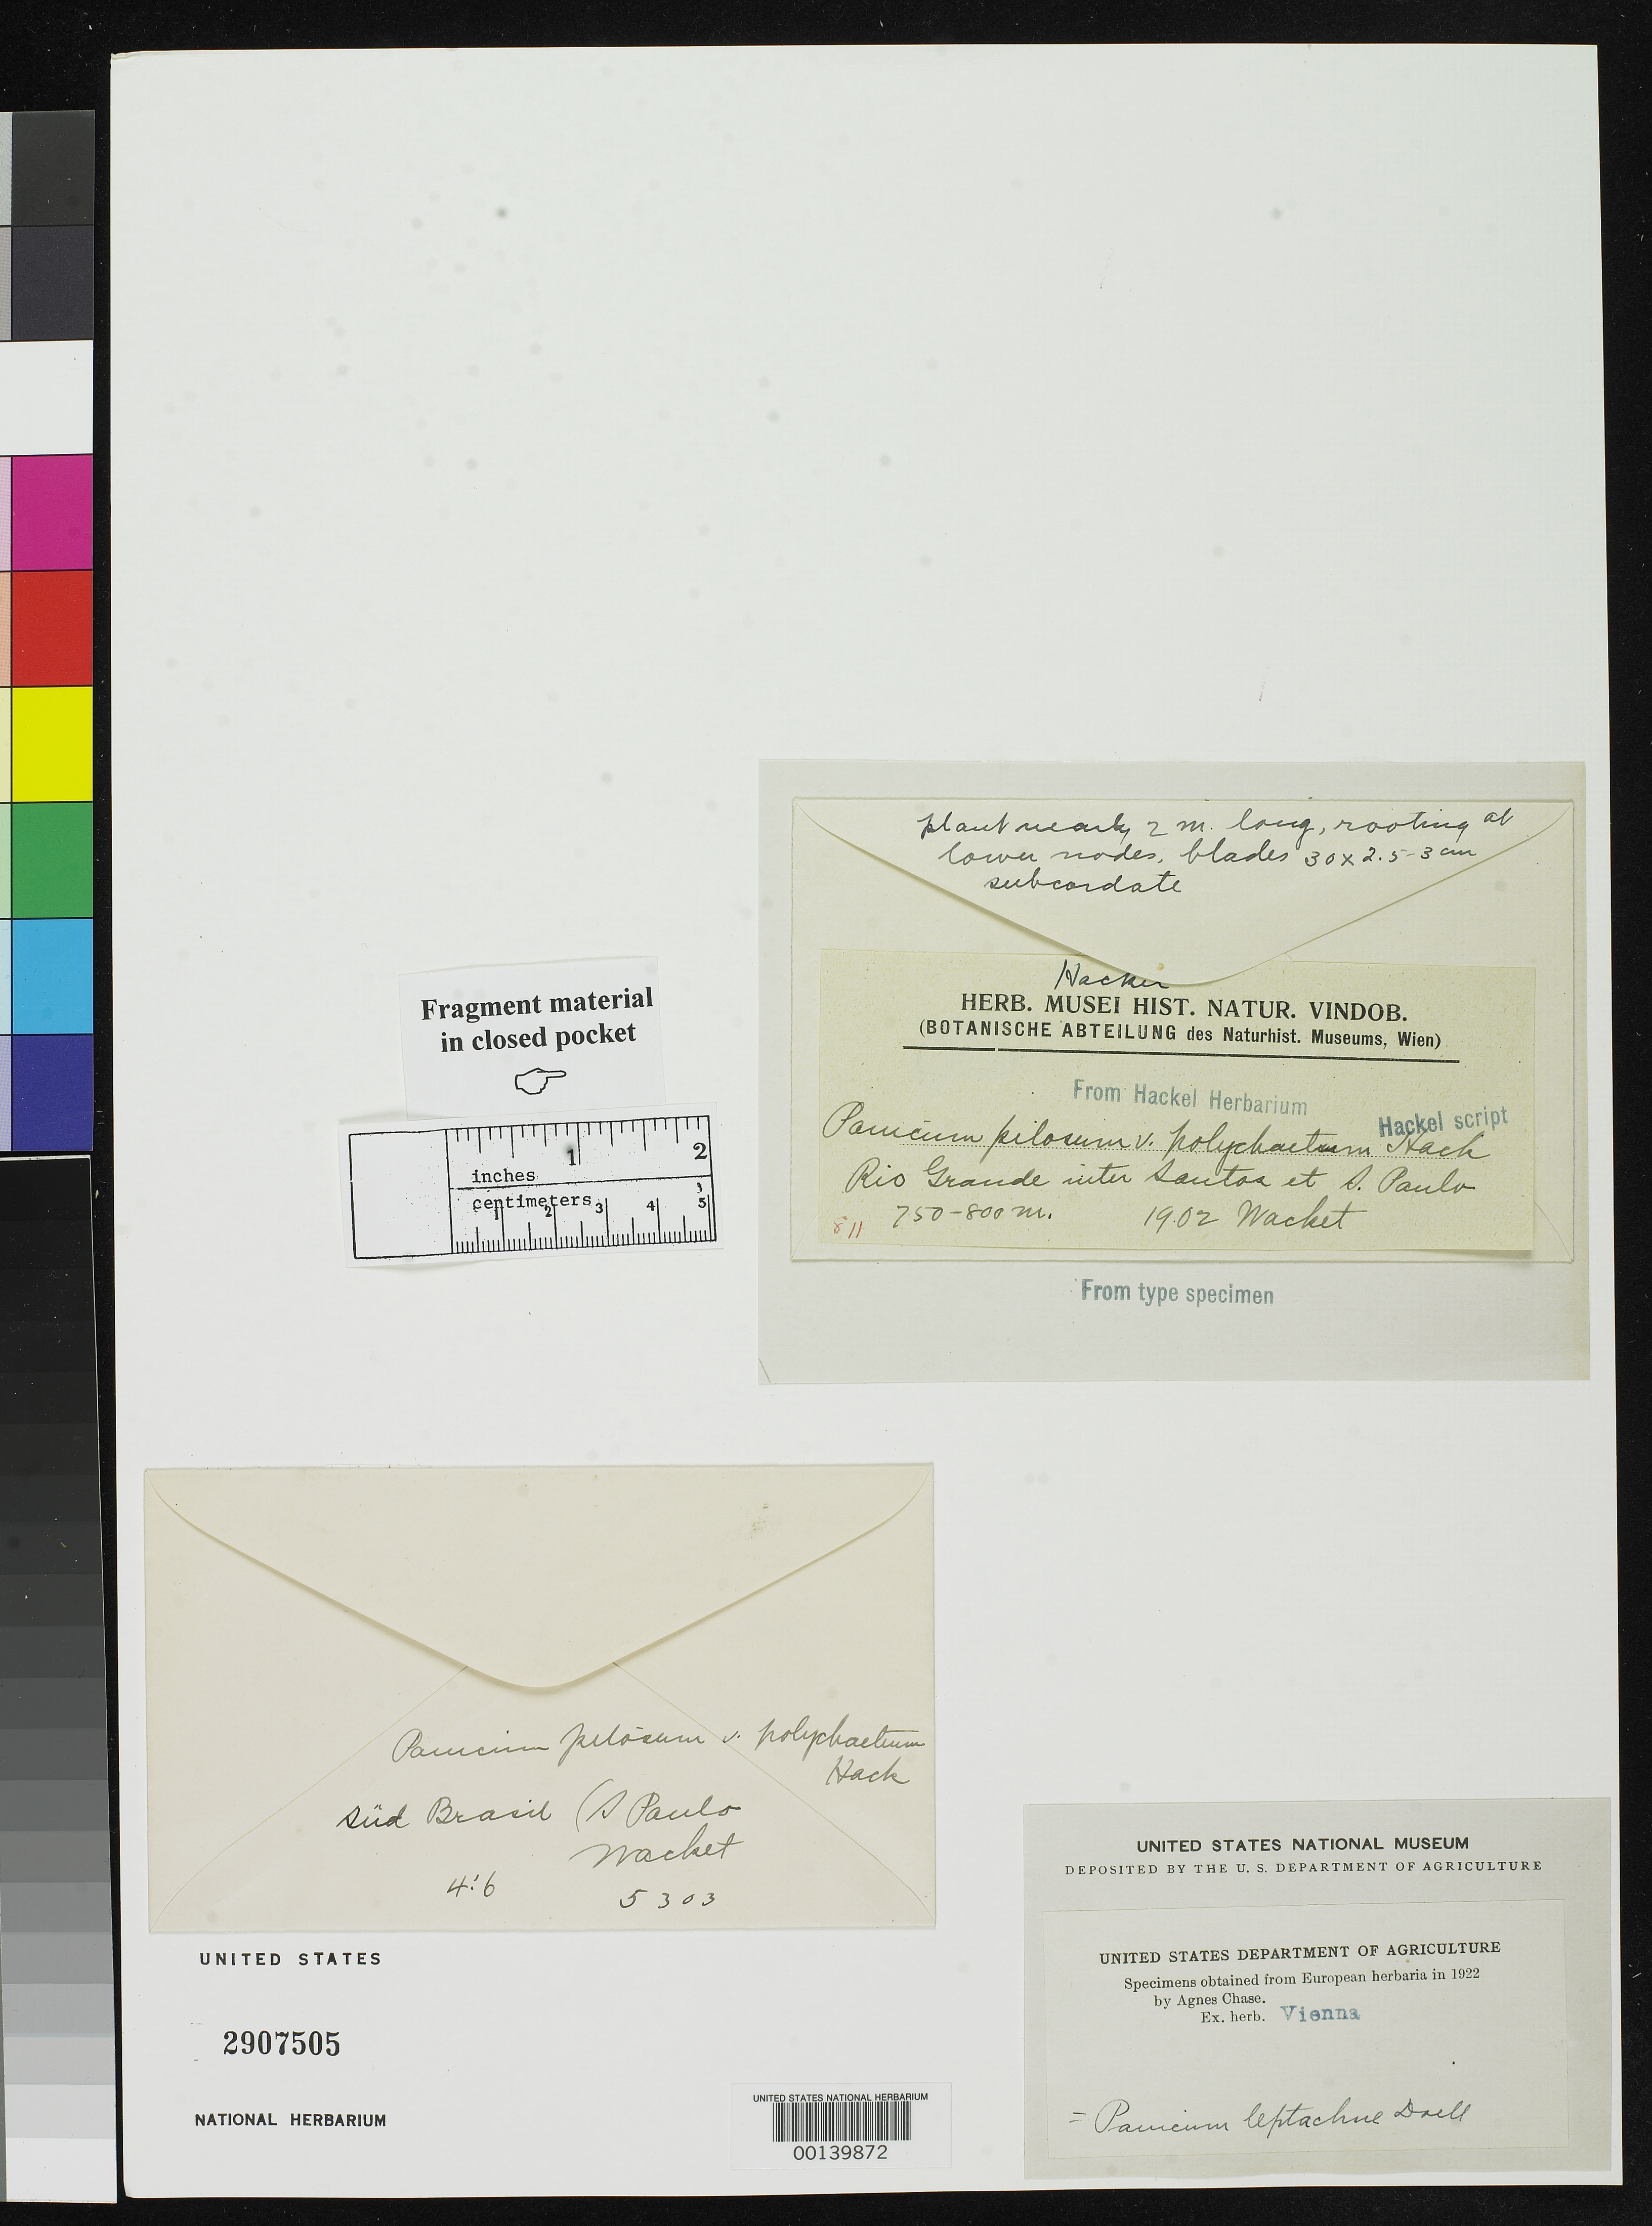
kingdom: Plantae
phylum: Tracheophyta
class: Liliopsida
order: Poales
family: Poaceae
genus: Panicum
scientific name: Panicum pilosum var. polychaetum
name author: Hack.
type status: Isotype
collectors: M. Wacket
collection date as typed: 1902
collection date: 1902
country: Brazil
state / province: São Paulo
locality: Rio Grande between Santos and Sao Paulo.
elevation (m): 750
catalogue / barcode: US 2907505